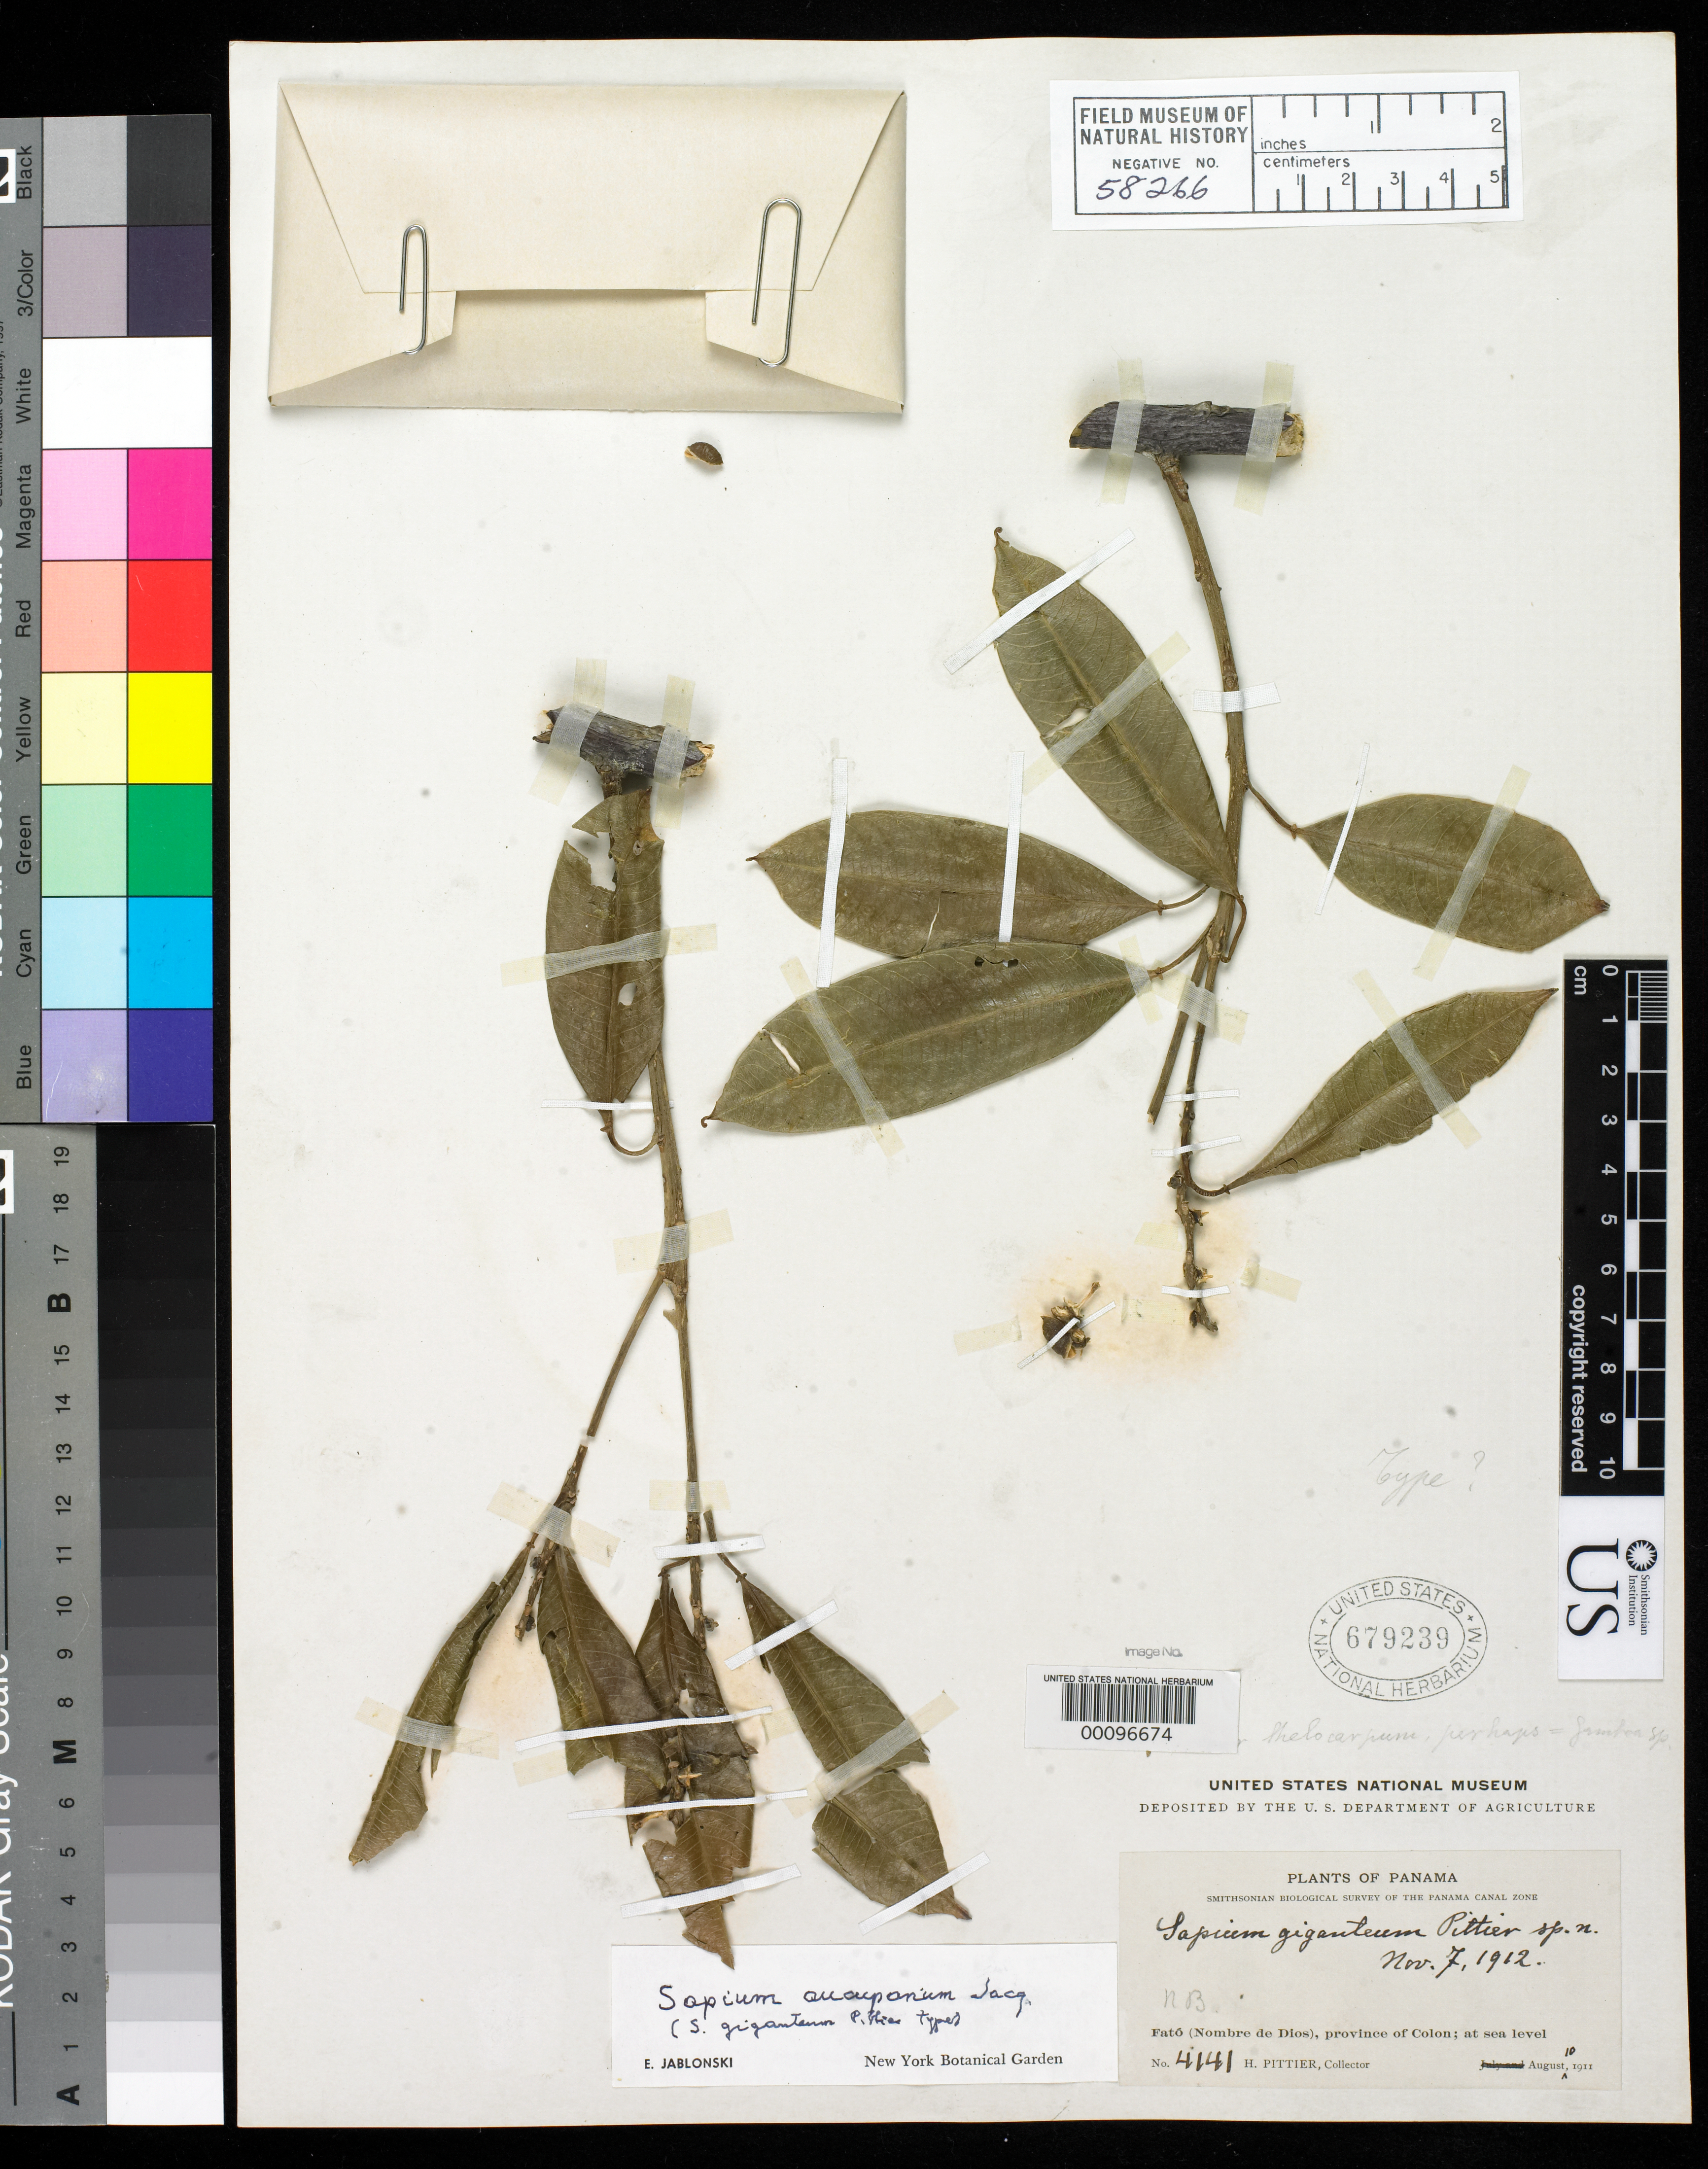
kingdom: Plantae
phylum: Tracheophyta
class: Magnoliopsida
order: Malpighiales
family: Euphorbiaceae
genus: Sapium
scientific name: Sapium giganteum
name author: Pittier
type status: Holotype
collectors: H. F. Pittier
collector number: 4141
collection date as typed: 10 Aug 1911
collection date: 1911-08-10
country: Panama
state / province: Colón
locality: Near Fato.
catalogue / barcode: US 679239